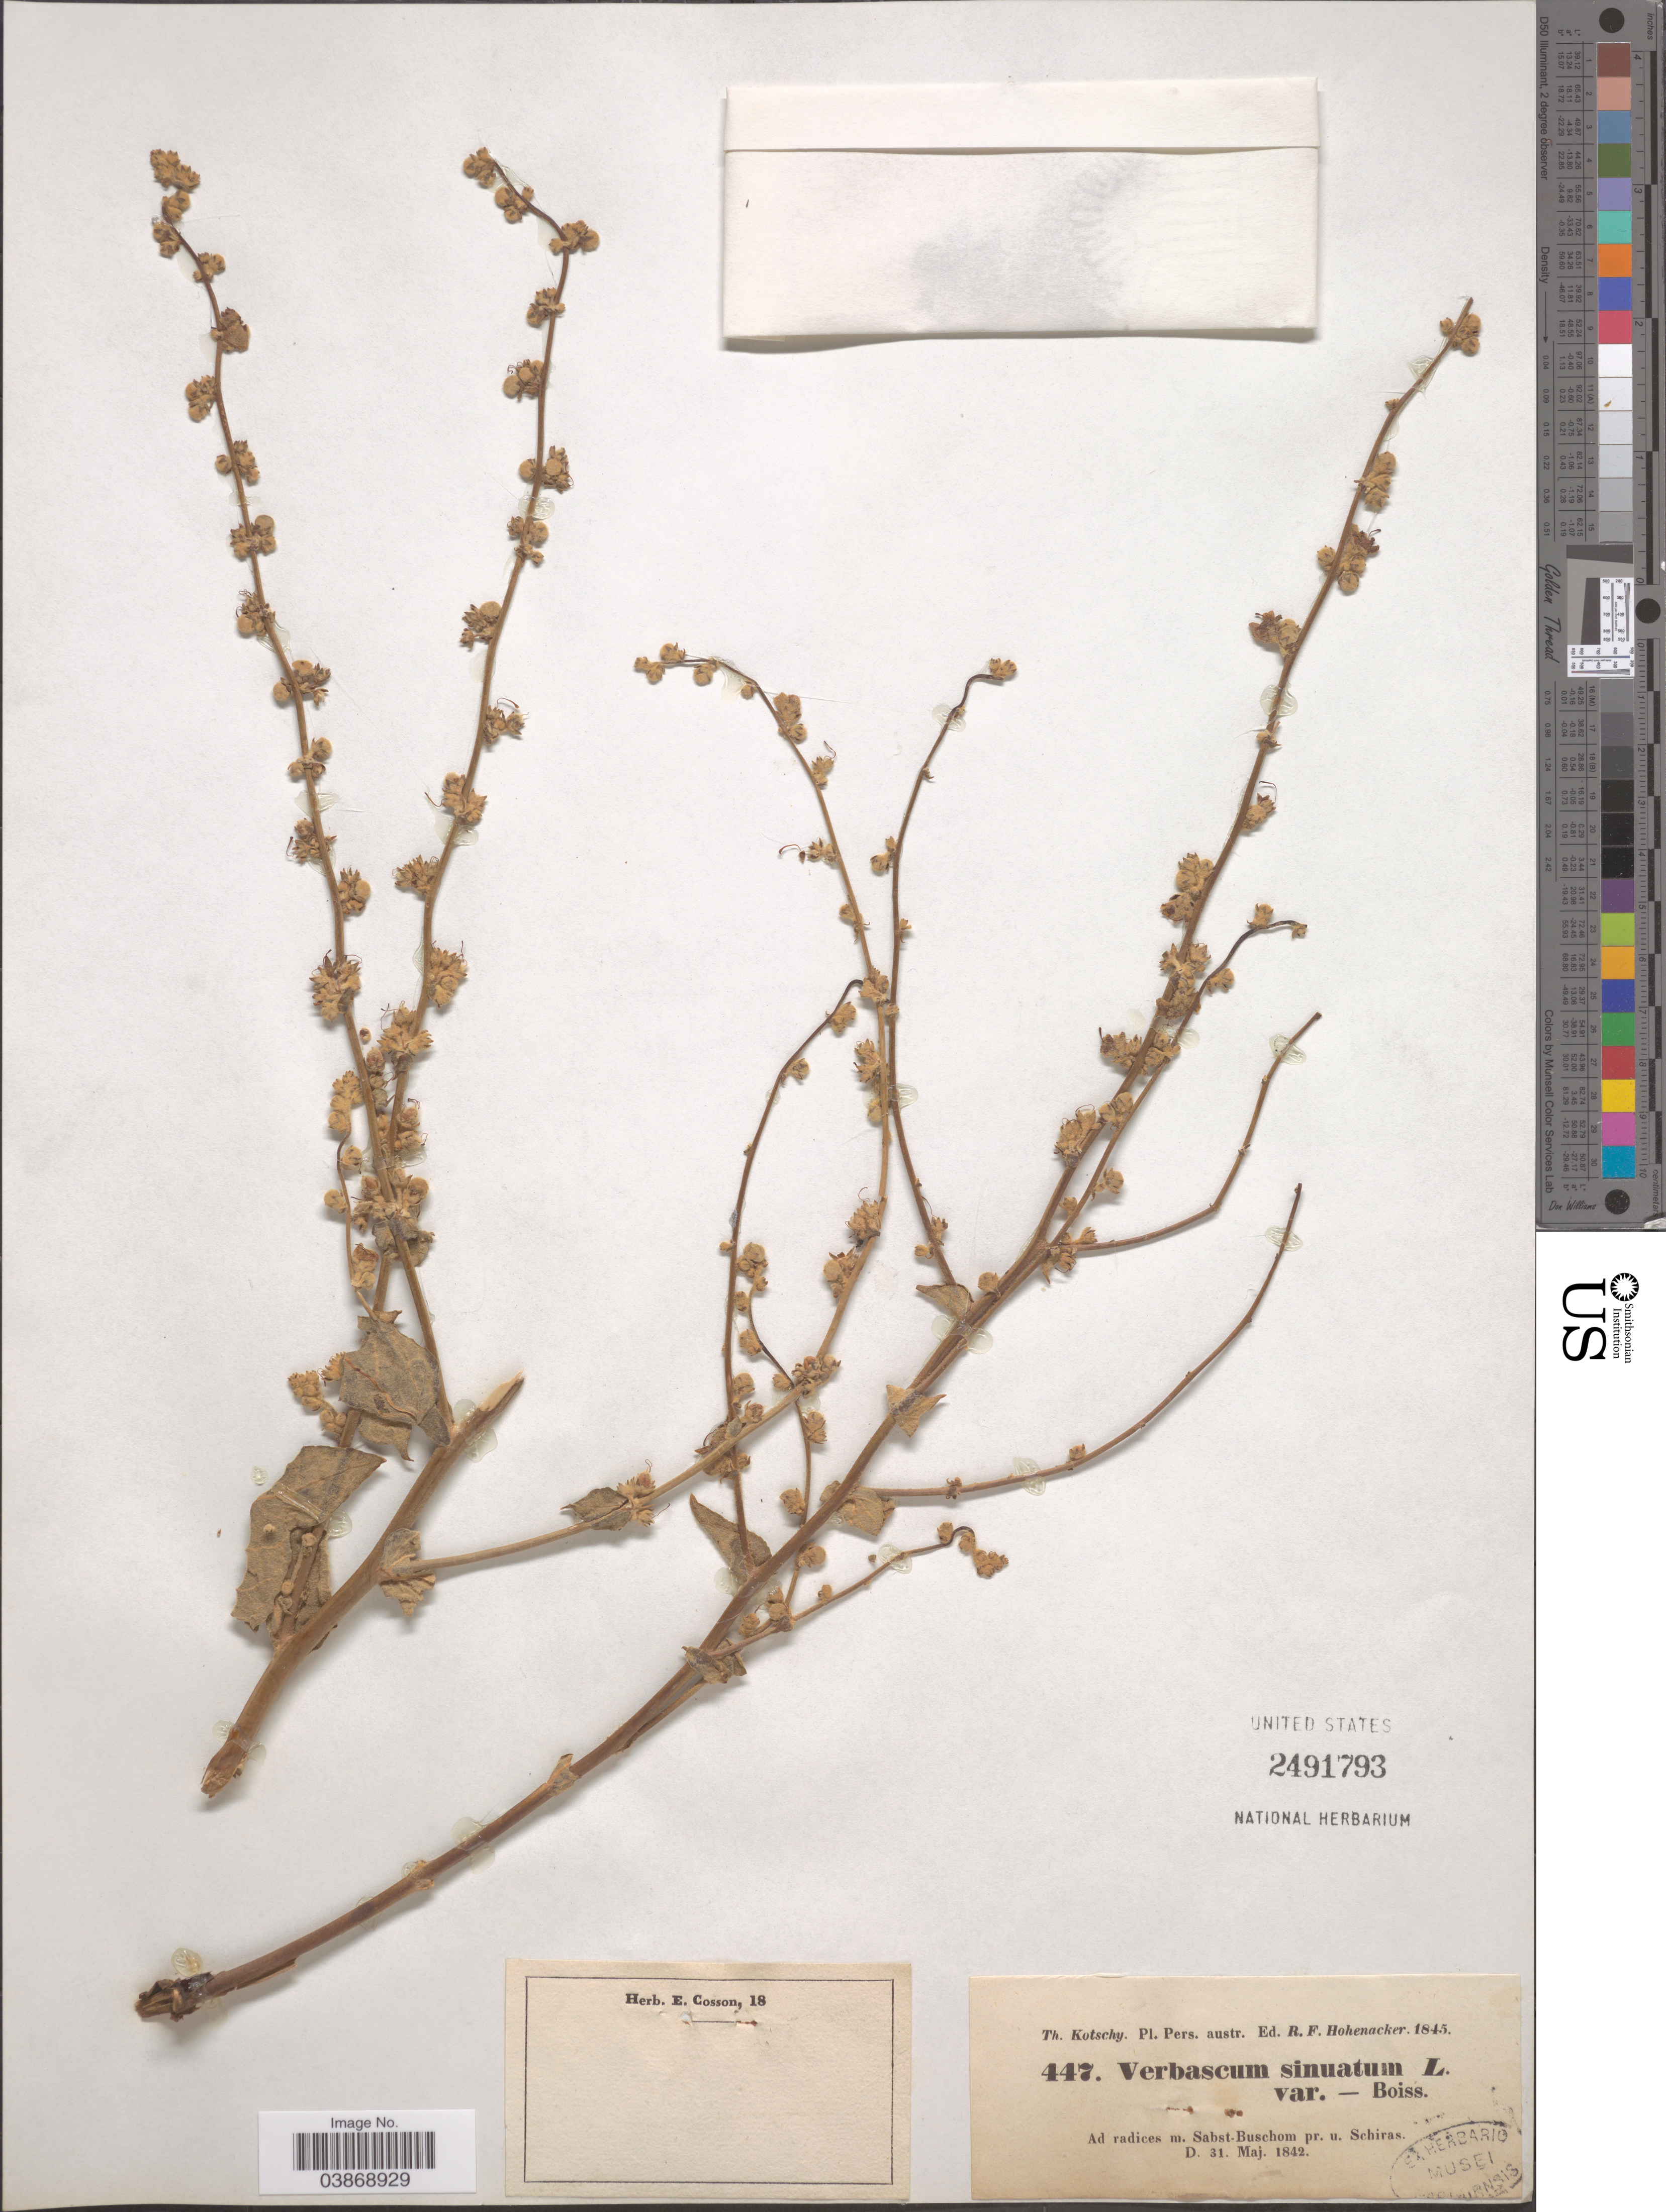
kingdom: Plantae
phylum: Tracheophyta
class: Magnoliopsida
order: Lamiales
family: Scrophulariaceae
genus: Verbascum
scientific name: Verbascum sinuatum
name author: L.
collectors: K. G. Kotschy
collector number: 447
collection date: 1842-05-31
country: Iran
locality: Pers. austr. Ad radices m. Sabst-Buschom pr. u. Schiras.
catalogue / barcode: US 2491793